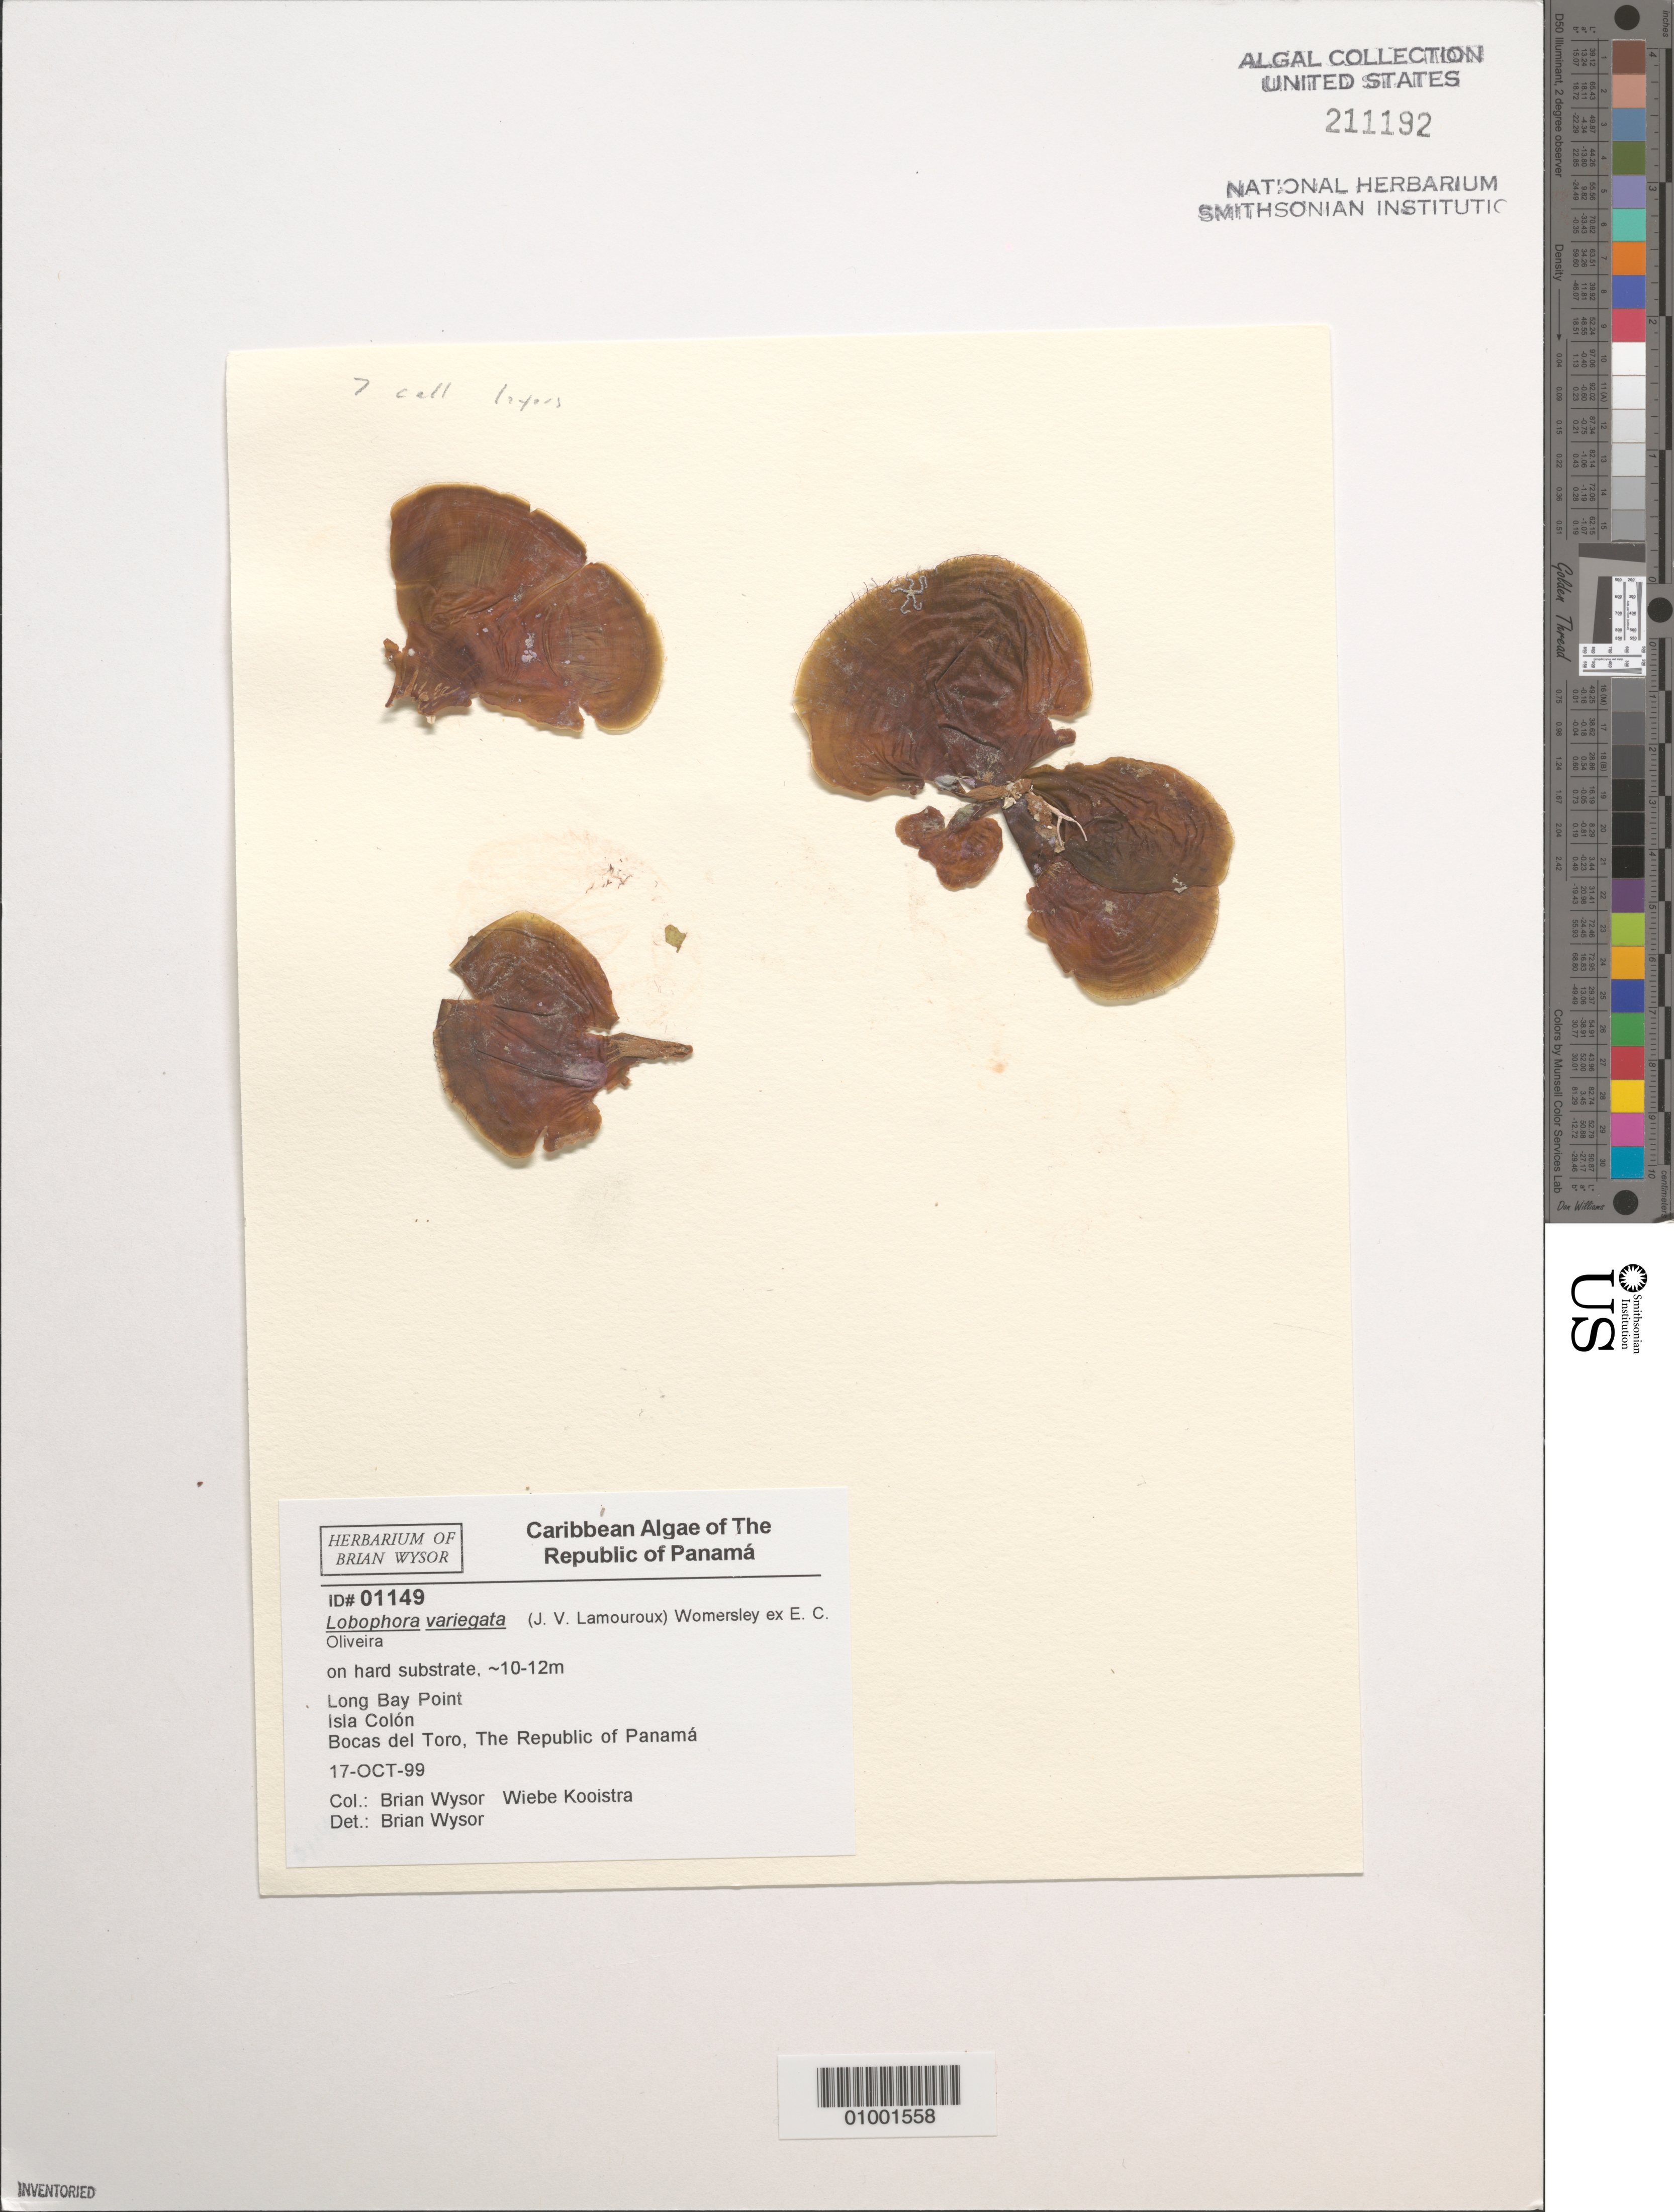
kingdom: Chromista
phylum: Ochrophyta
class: Phaeophyceae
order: Dictyotales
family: Dictyotaceae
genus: Lobophora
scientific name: Lobophora variegata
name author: (J.V.Lamouroux) Womersley & E.C. Oliveira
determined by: Wysor, B.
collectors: B. Wysor & W. Kooistra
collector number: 01149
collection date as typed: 17 Oct 1999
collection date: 1999-10-17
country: Panama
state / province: Bocas del Toro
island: Colón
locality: Long Bay Point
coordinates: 9 24' 00" N, 82 13' 39" W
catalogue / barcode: US 211192